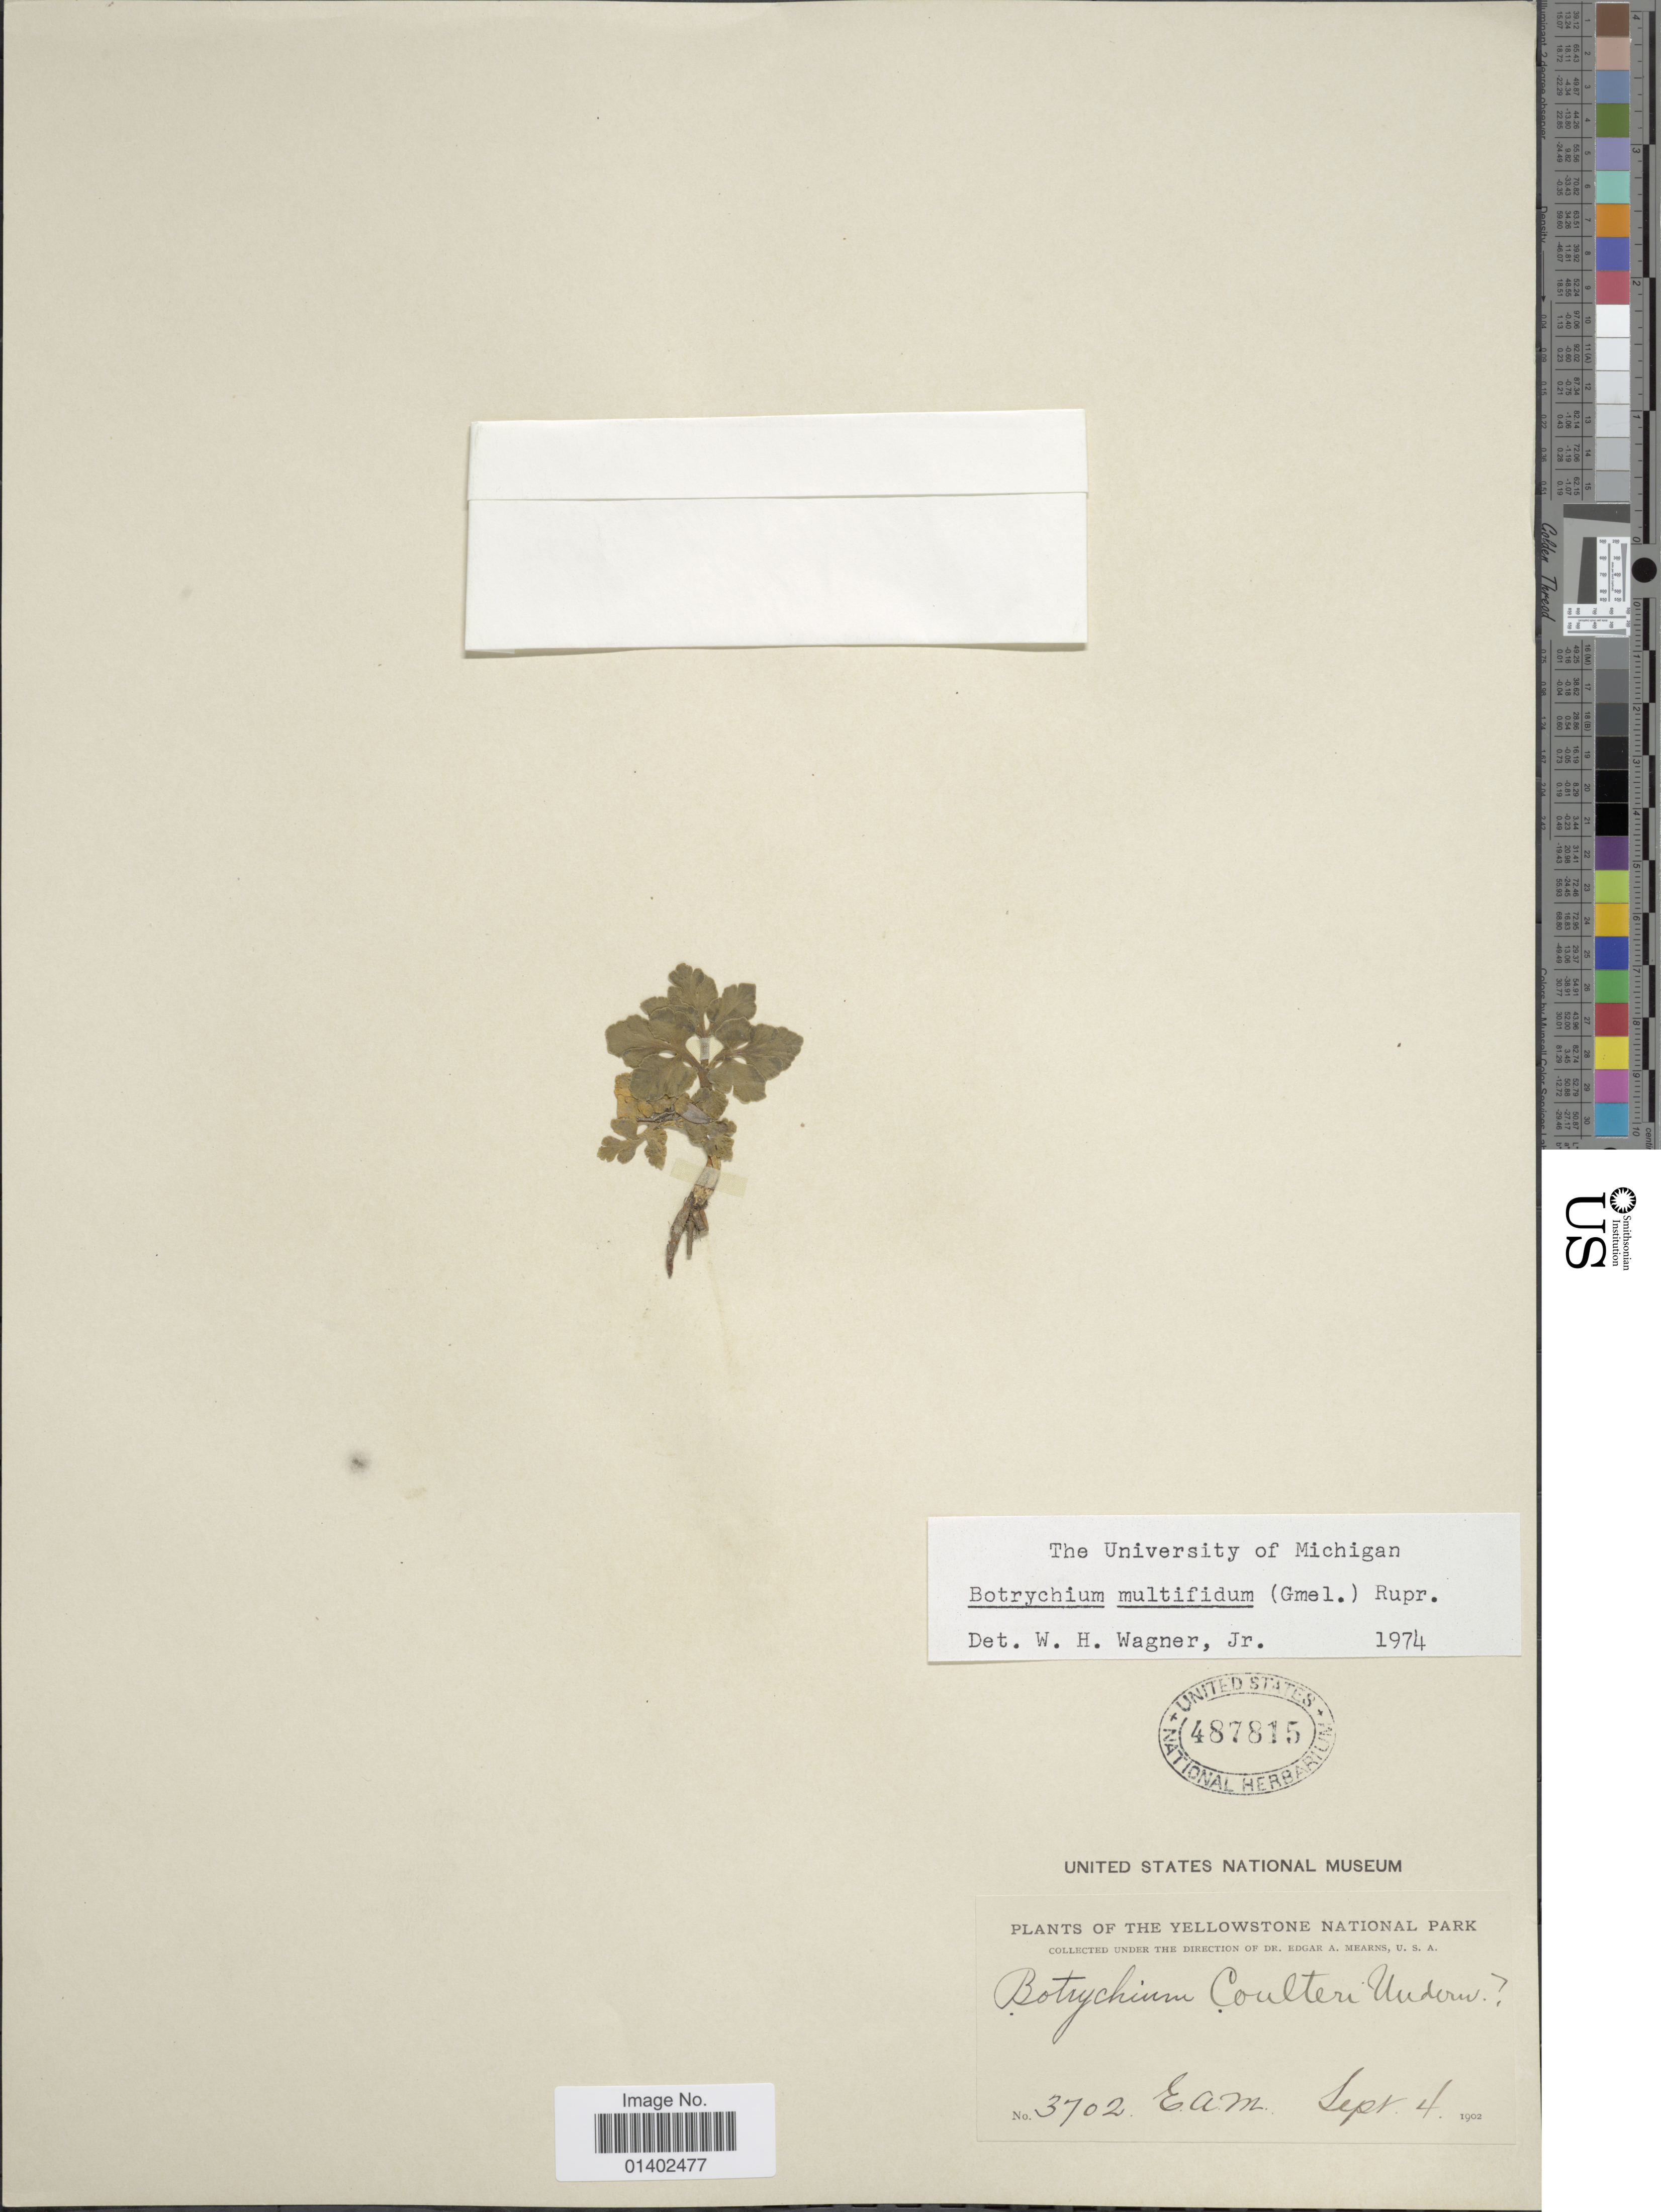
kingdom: Plantae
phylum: Tracheophyta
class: Polypodiopsida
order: Ophioglossales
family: Ophioglossaceae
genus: Botrychium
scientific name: Botrychium multifidum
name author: (J.F. Gmel.) Rupr.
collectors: E. A. Mearns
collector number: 3702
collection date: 1902-09-04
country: United States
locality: The Yellowstone National Park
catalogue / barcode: US 487815